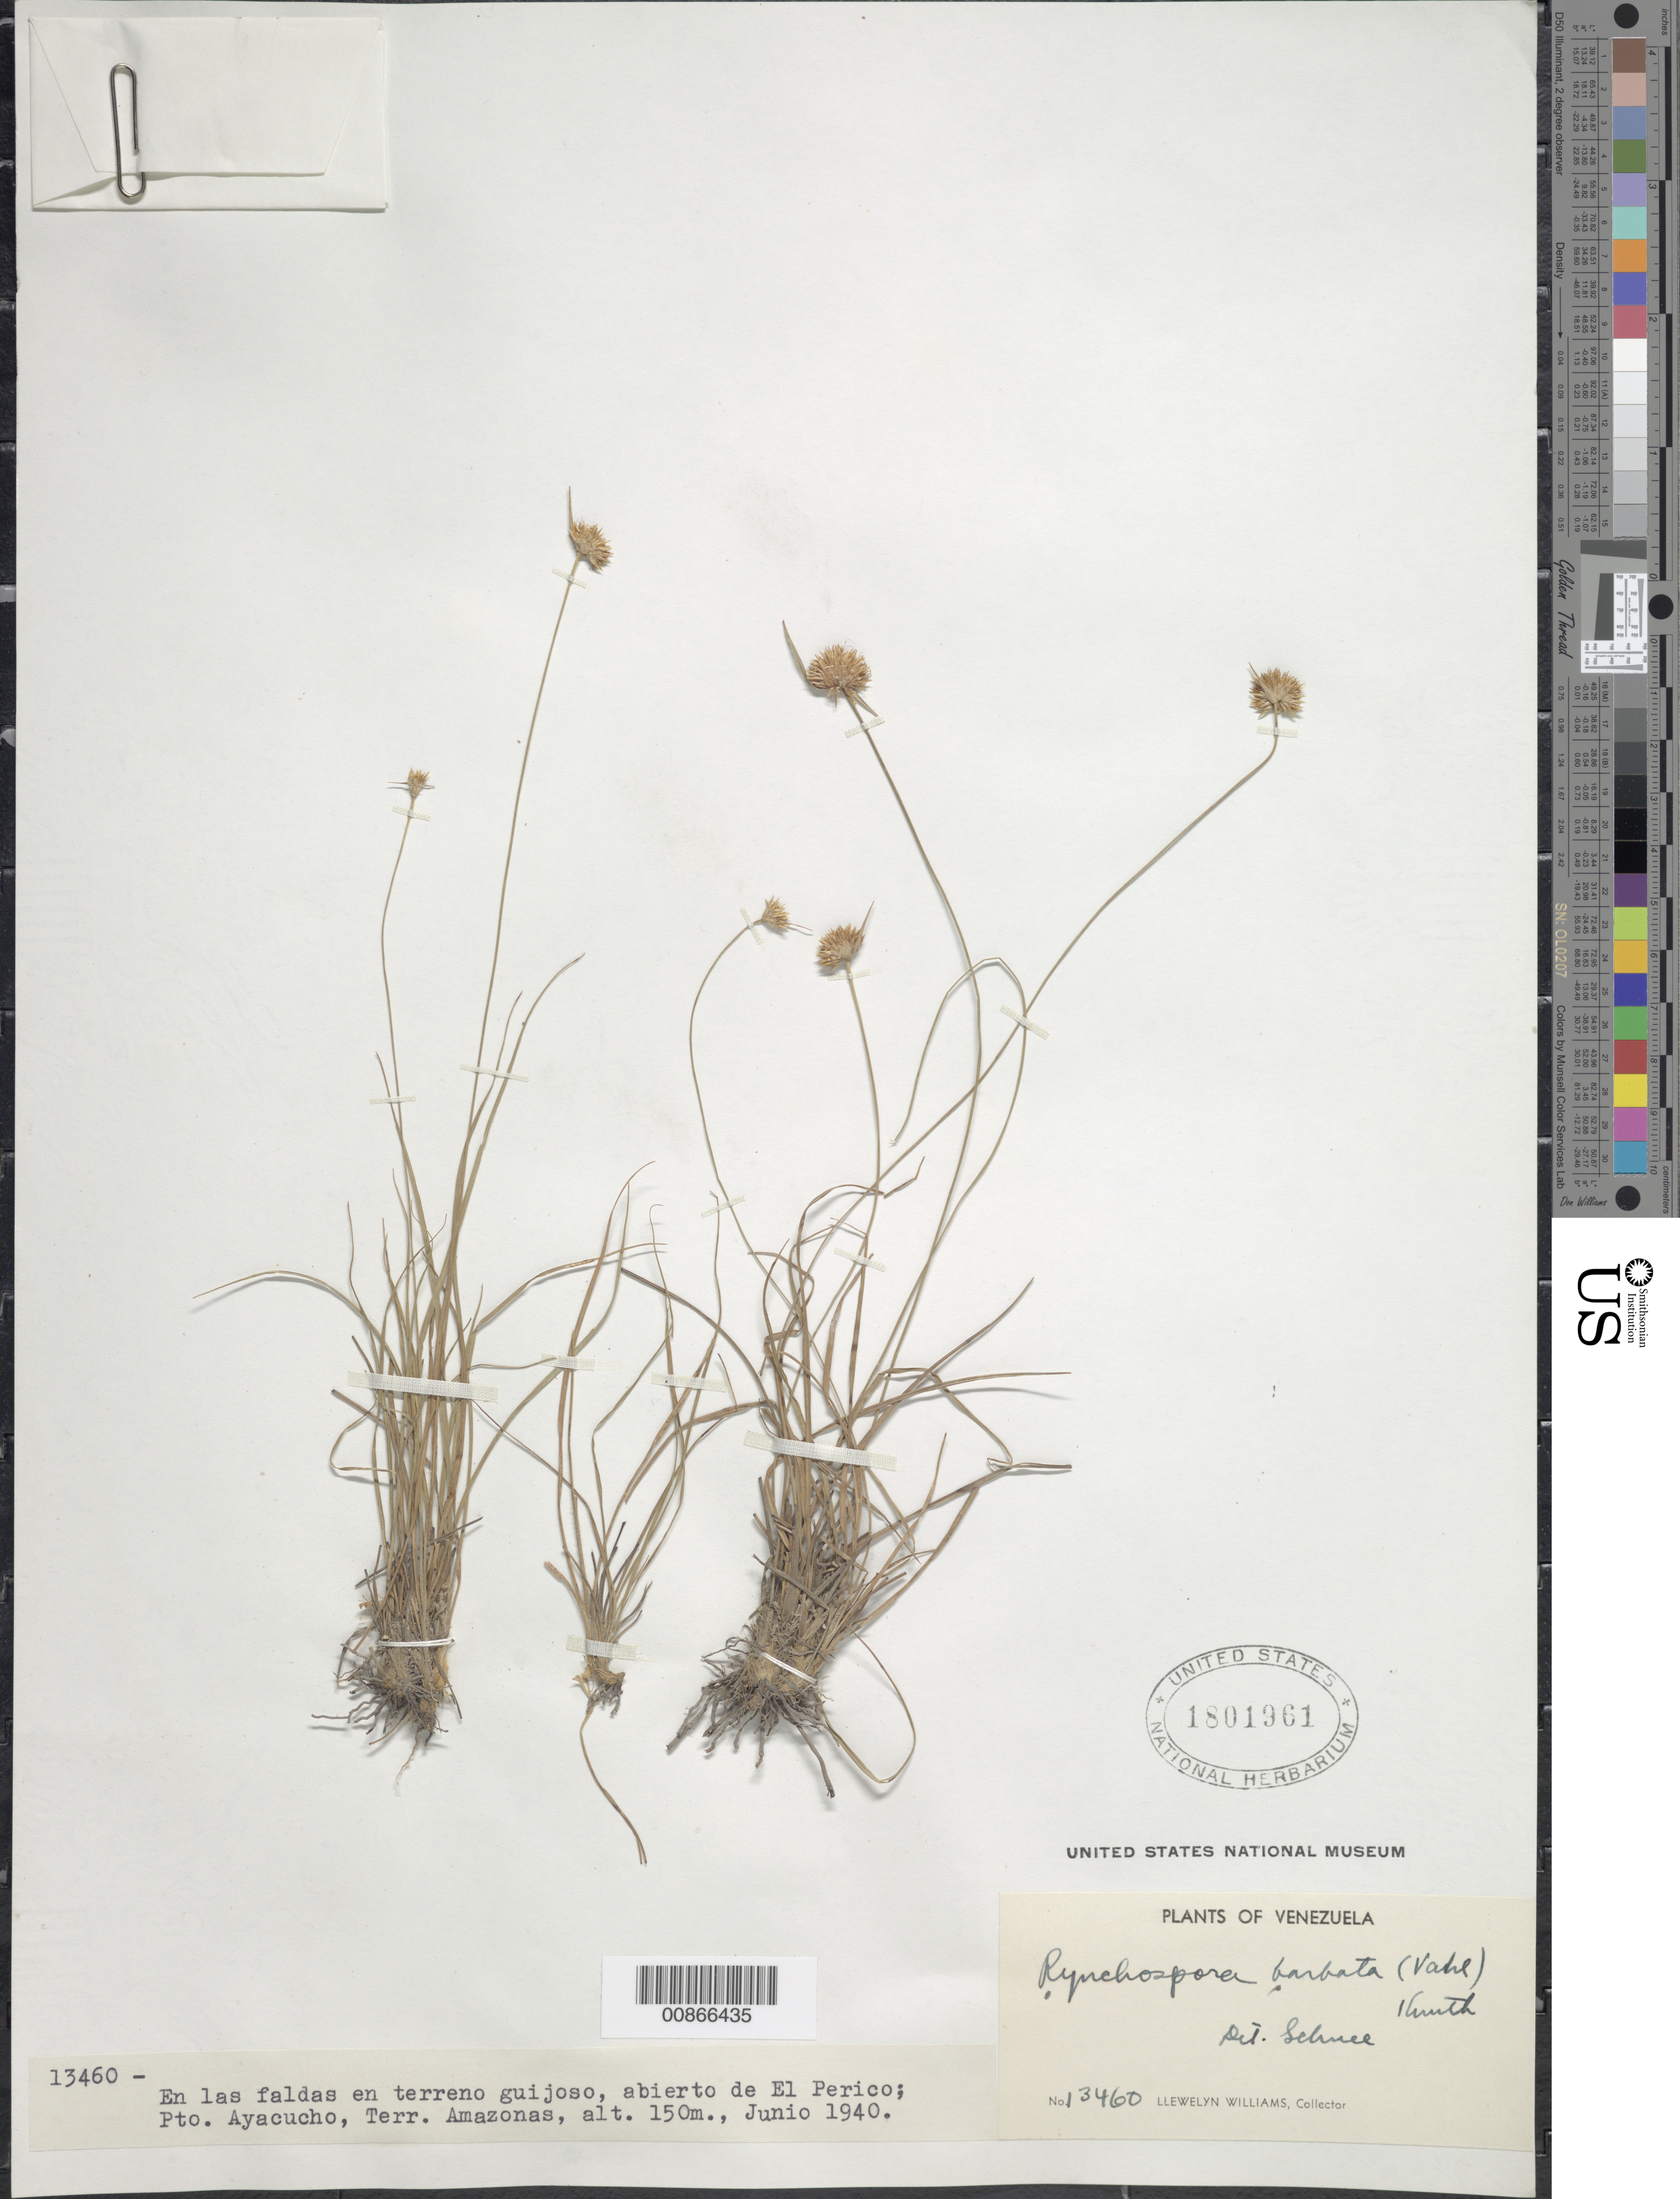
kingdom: Plantae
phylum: Tracheophyta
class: Liliopsida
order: Poales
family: Cyperaceae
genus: Rhynchospora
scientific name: Rhynchospora barbata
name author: (Vahl) Kunth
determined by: Alves, K.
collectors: Ll. Williams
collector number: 13460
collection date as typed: Jun-40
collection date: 1940-06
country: Venezuela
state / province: Amazonas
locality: Puerto Ayacucho, El Perico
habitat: Faldas en terreno guijoso, abierto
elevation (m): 150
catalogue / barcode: US 1801961